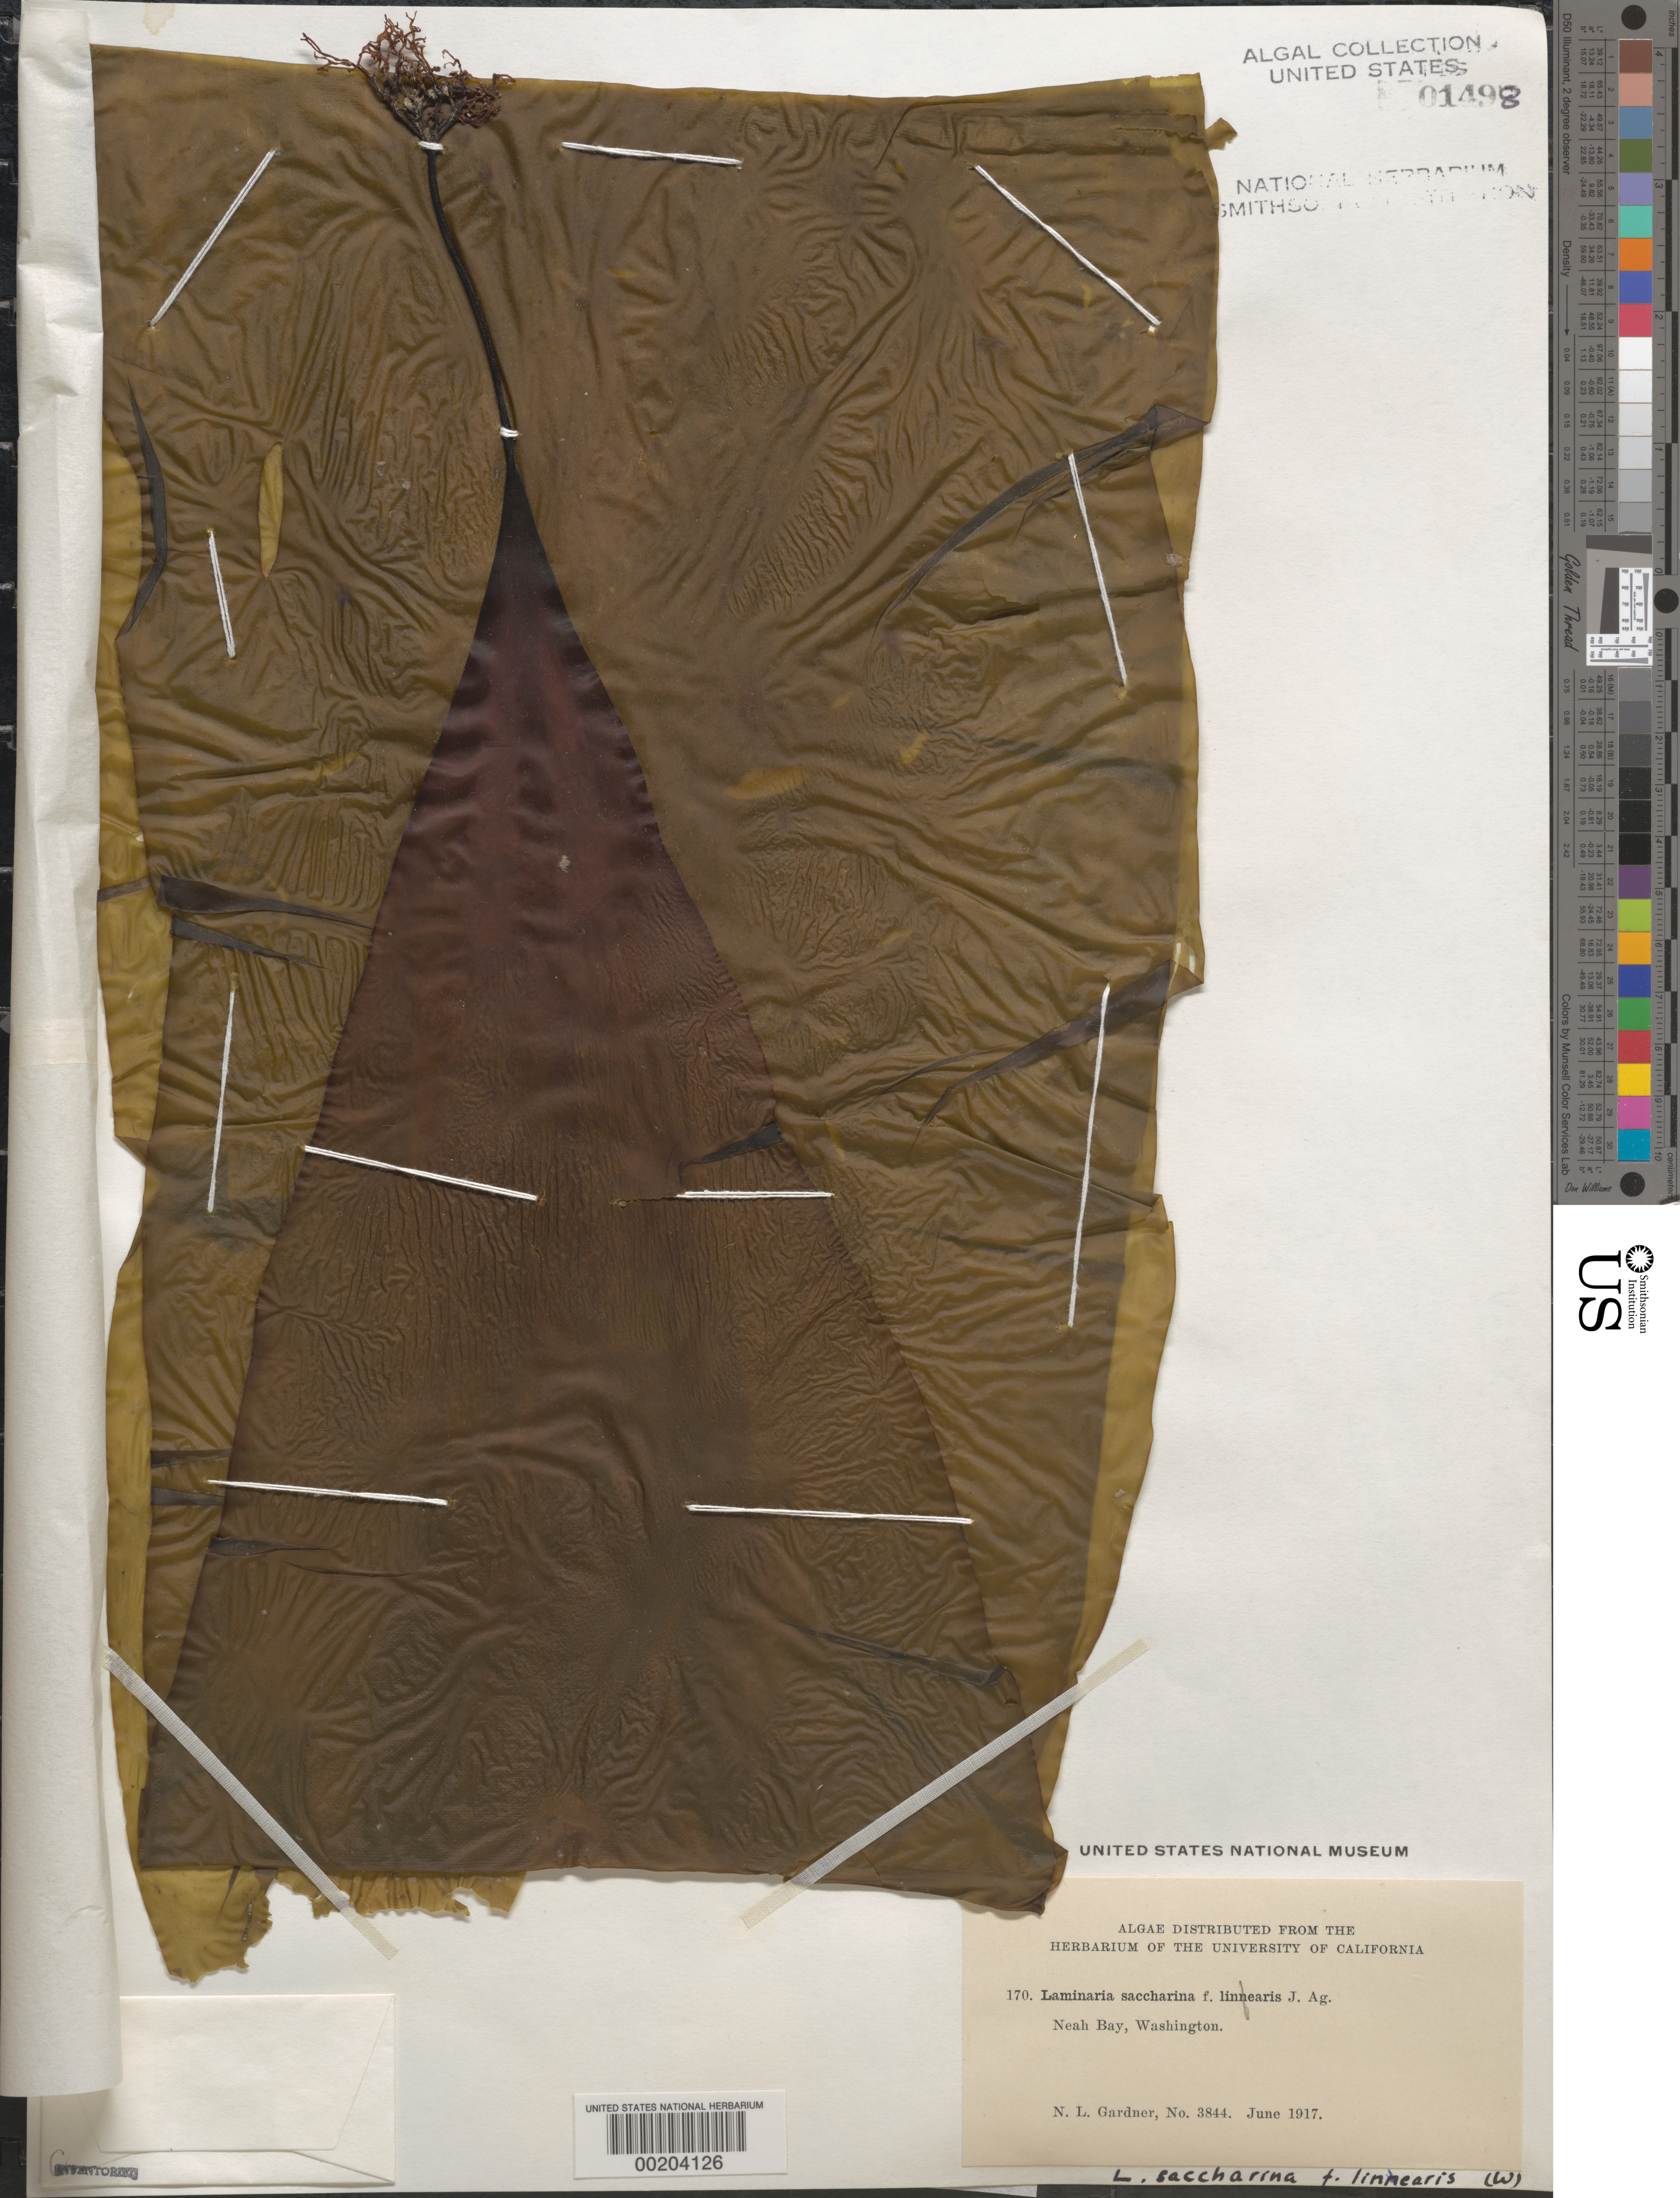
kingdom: Chromista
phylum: Ochrophyta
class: Phaeophyceae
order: Laminariales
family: Laminariaceae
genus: Saccharina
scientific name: Saccharina latissima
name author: C.E. Lane et al.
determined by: Algae name updating Project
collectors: N. Gardner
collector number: NLG 3844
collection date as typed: Jun 1917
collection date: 1917-06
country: United States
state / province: Washington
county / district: Clallam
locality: Neah Bay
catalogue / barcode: US 1498